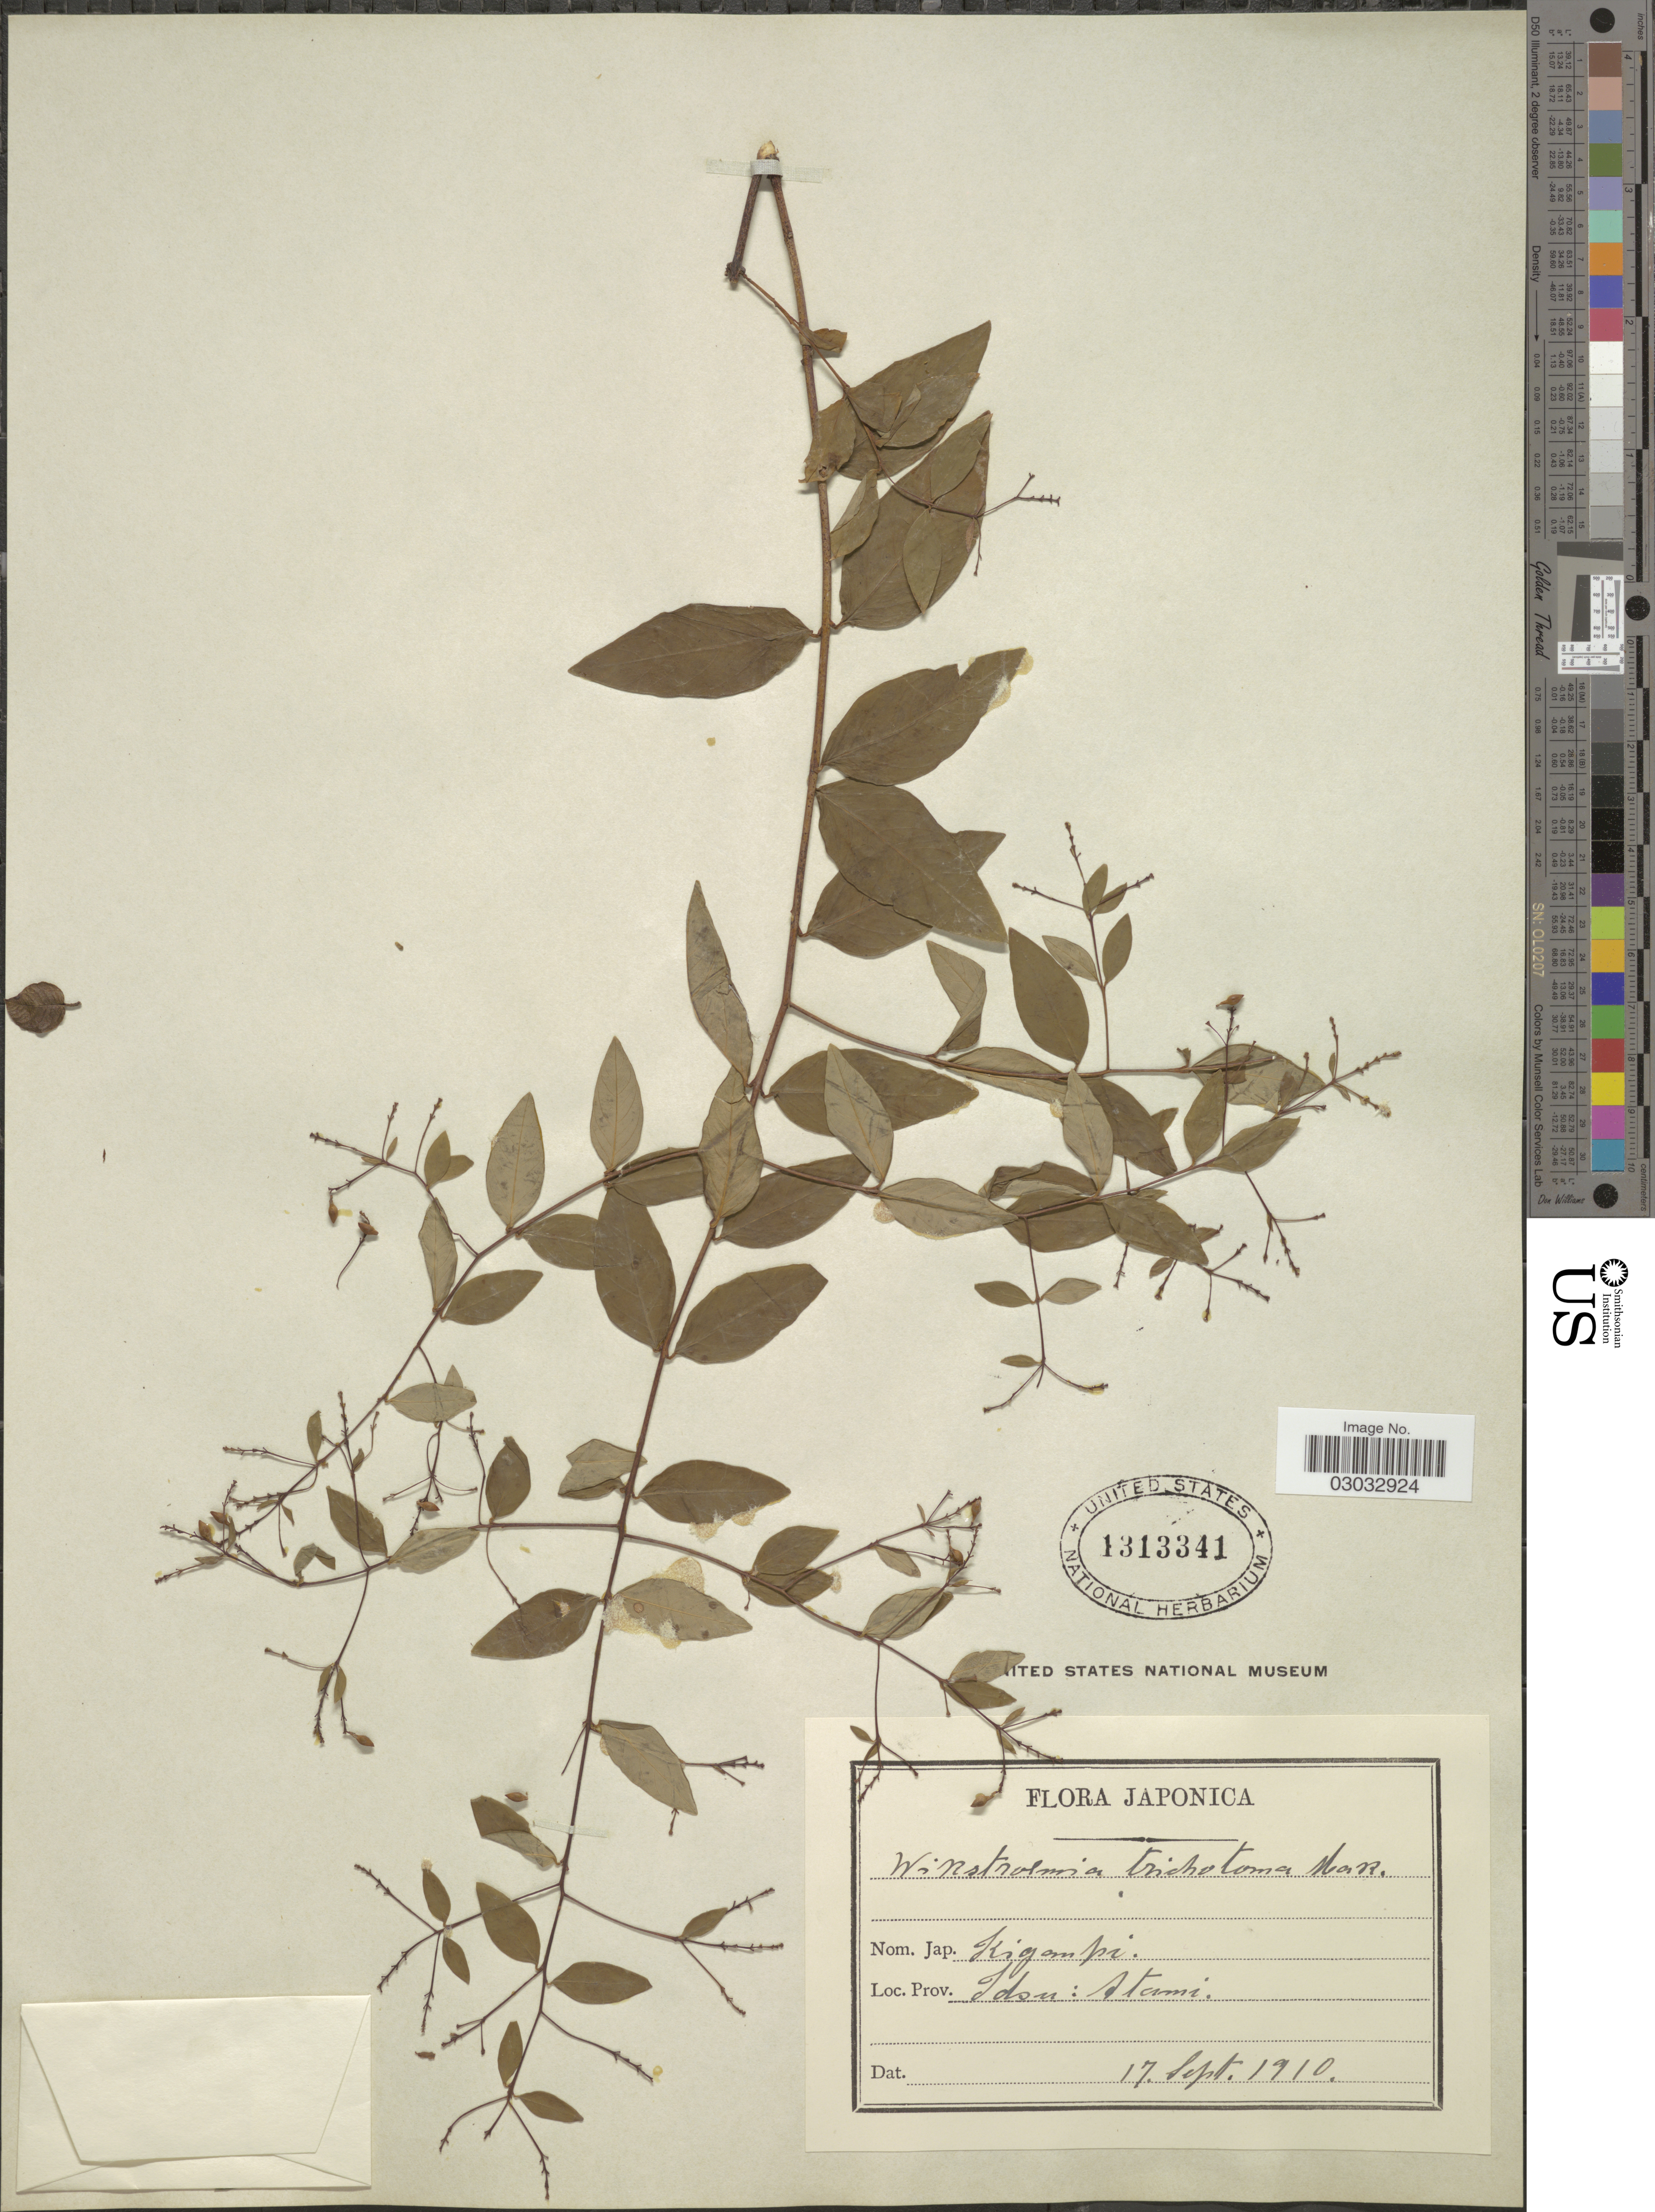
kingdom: Plantae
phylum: Tracheophyta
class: Magnoliopsida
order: Malvales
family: Thymelaeaceae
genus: Wikstroemia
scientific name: Wikstroemia trichotoma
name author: (Thunb.) Makino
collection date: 1910-09-17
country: Japan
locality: Idsu: Atami.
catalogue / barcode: US 1313341